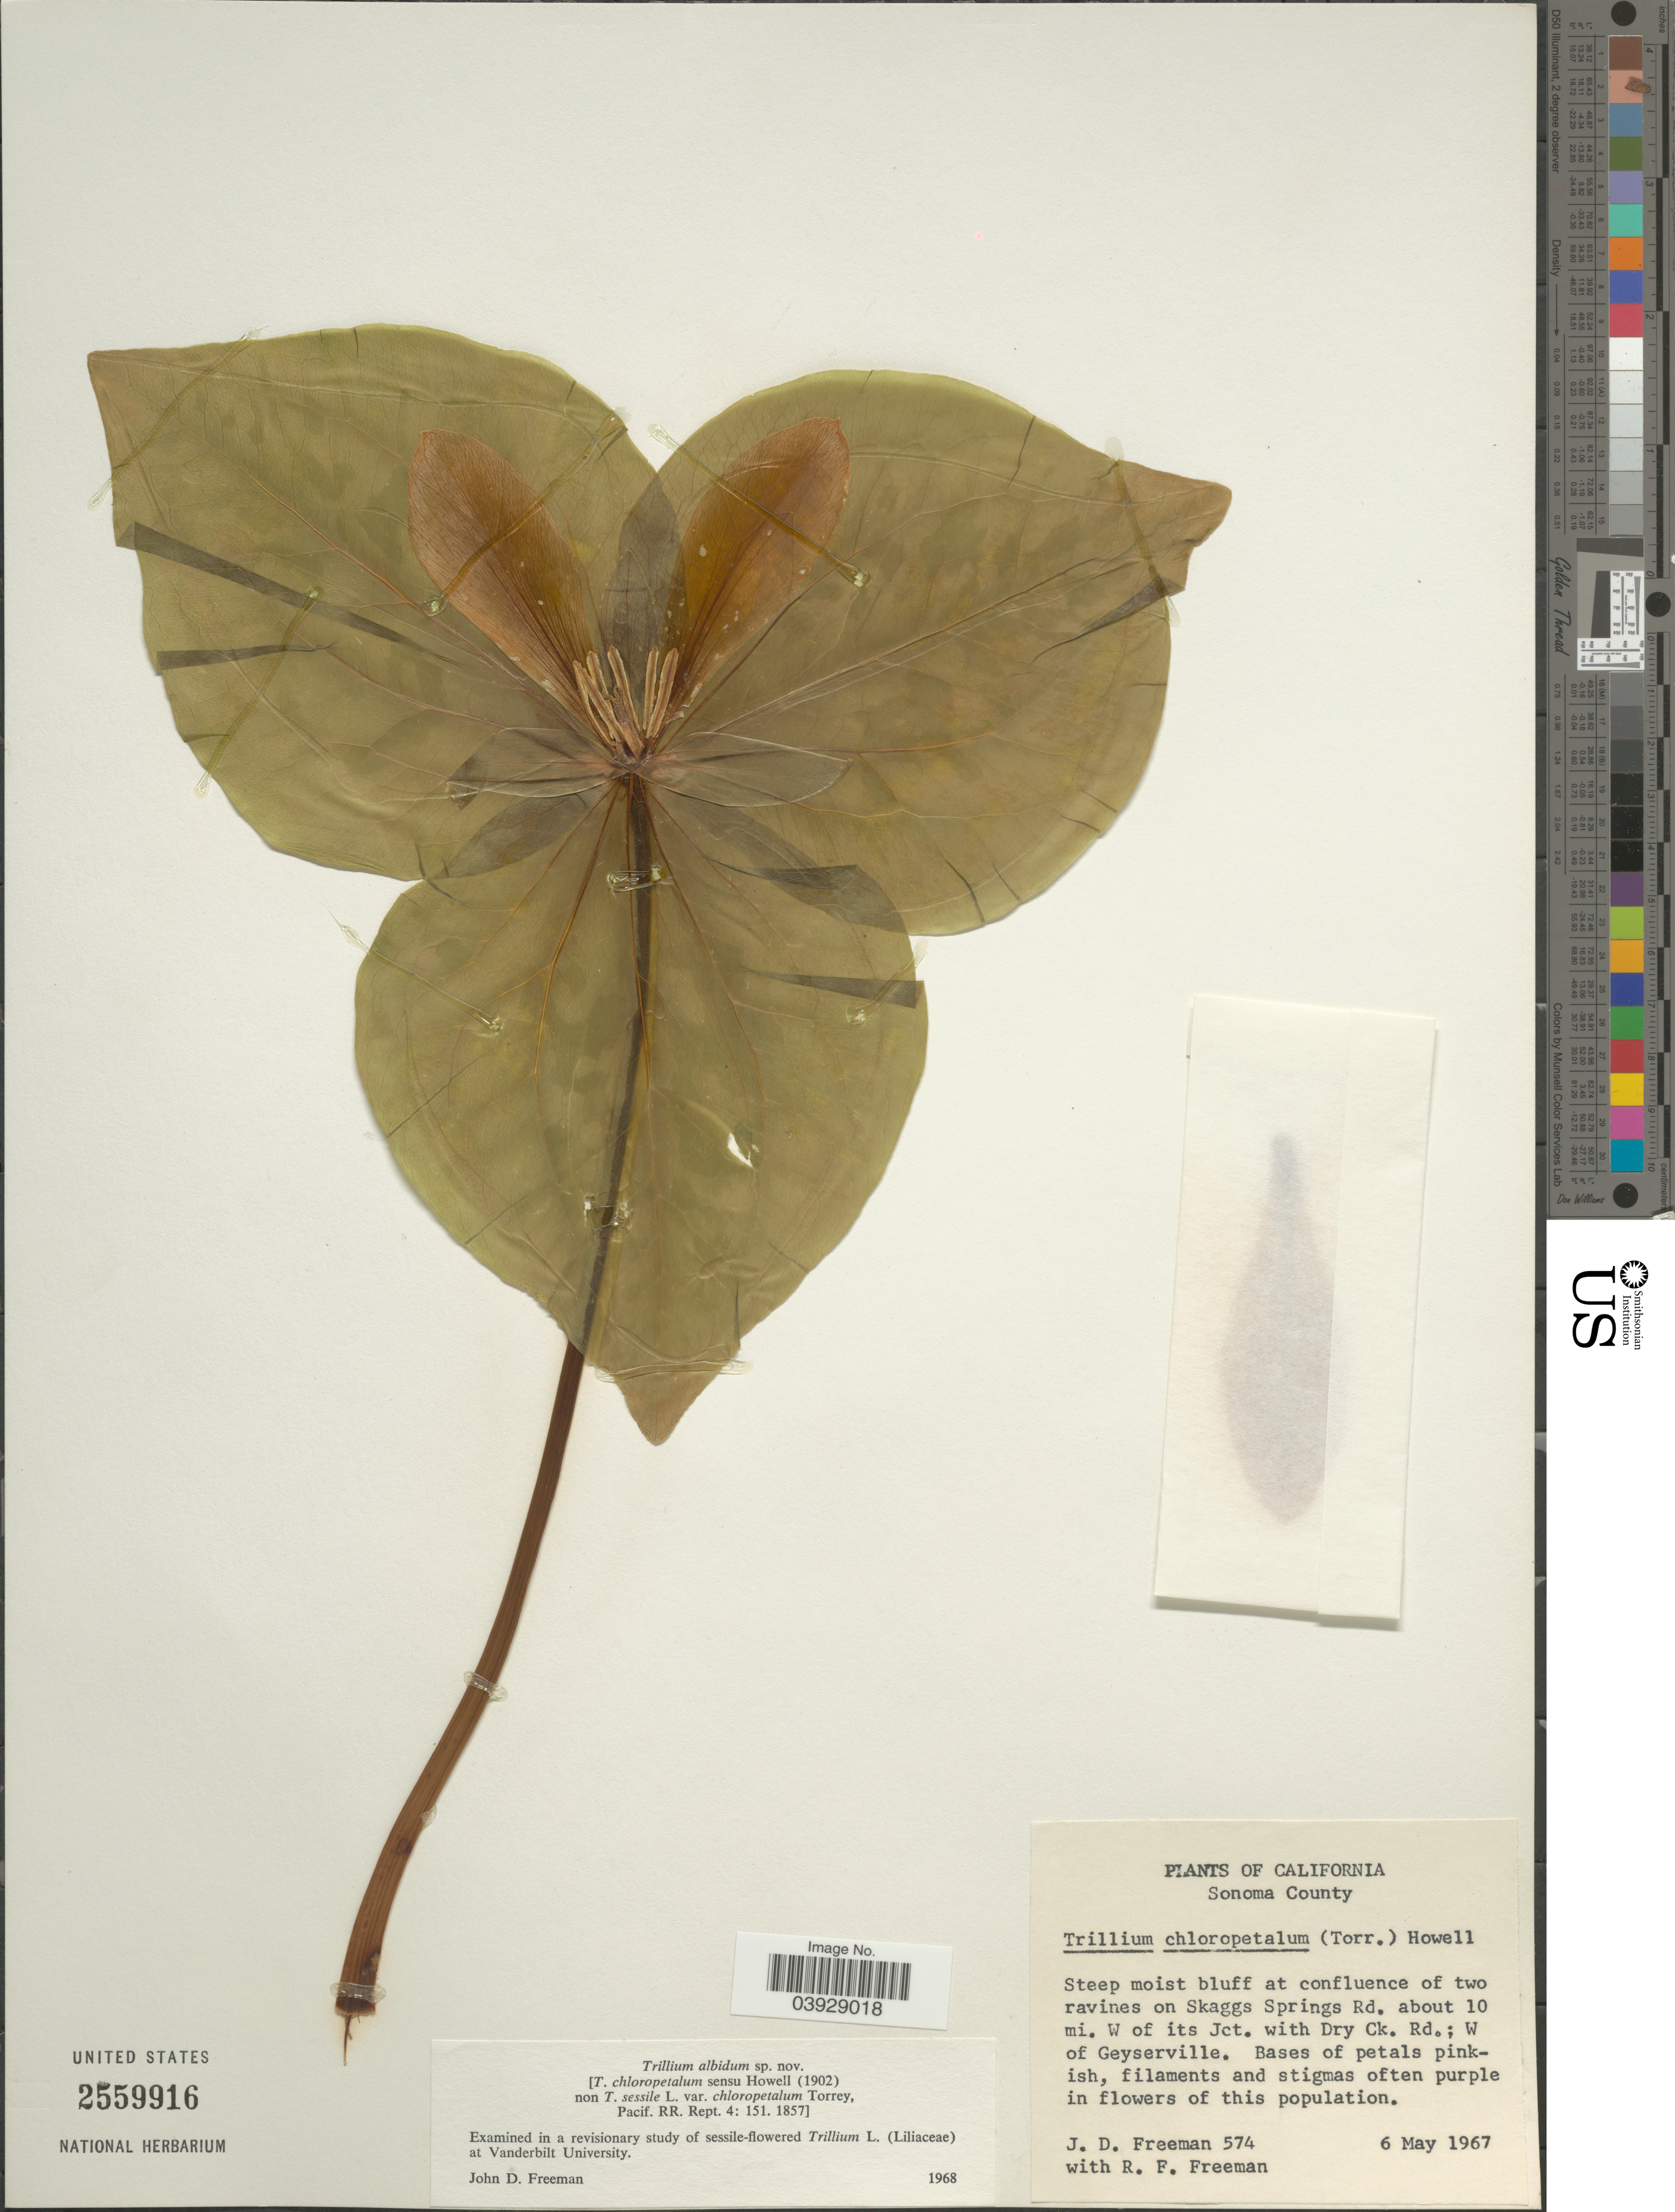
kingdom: Plantae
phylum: Tracheophyta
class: Liliopsida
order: Liliales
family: Melanthiaceae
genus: Trillium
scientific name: Trillium albidum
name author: J. D. Freeman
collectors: J. Freeman & R. Freeman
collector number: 574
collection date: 1967-05-06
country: United States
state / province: California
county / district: Sonoma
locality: Sonoma County. Steep moist bluff at confluence of two ravines on Skaggs Springs Rd. about 10 mi. W of its Jct. with Dry Ck. Rd.; W of Geyesville.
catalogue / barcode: US 2559916